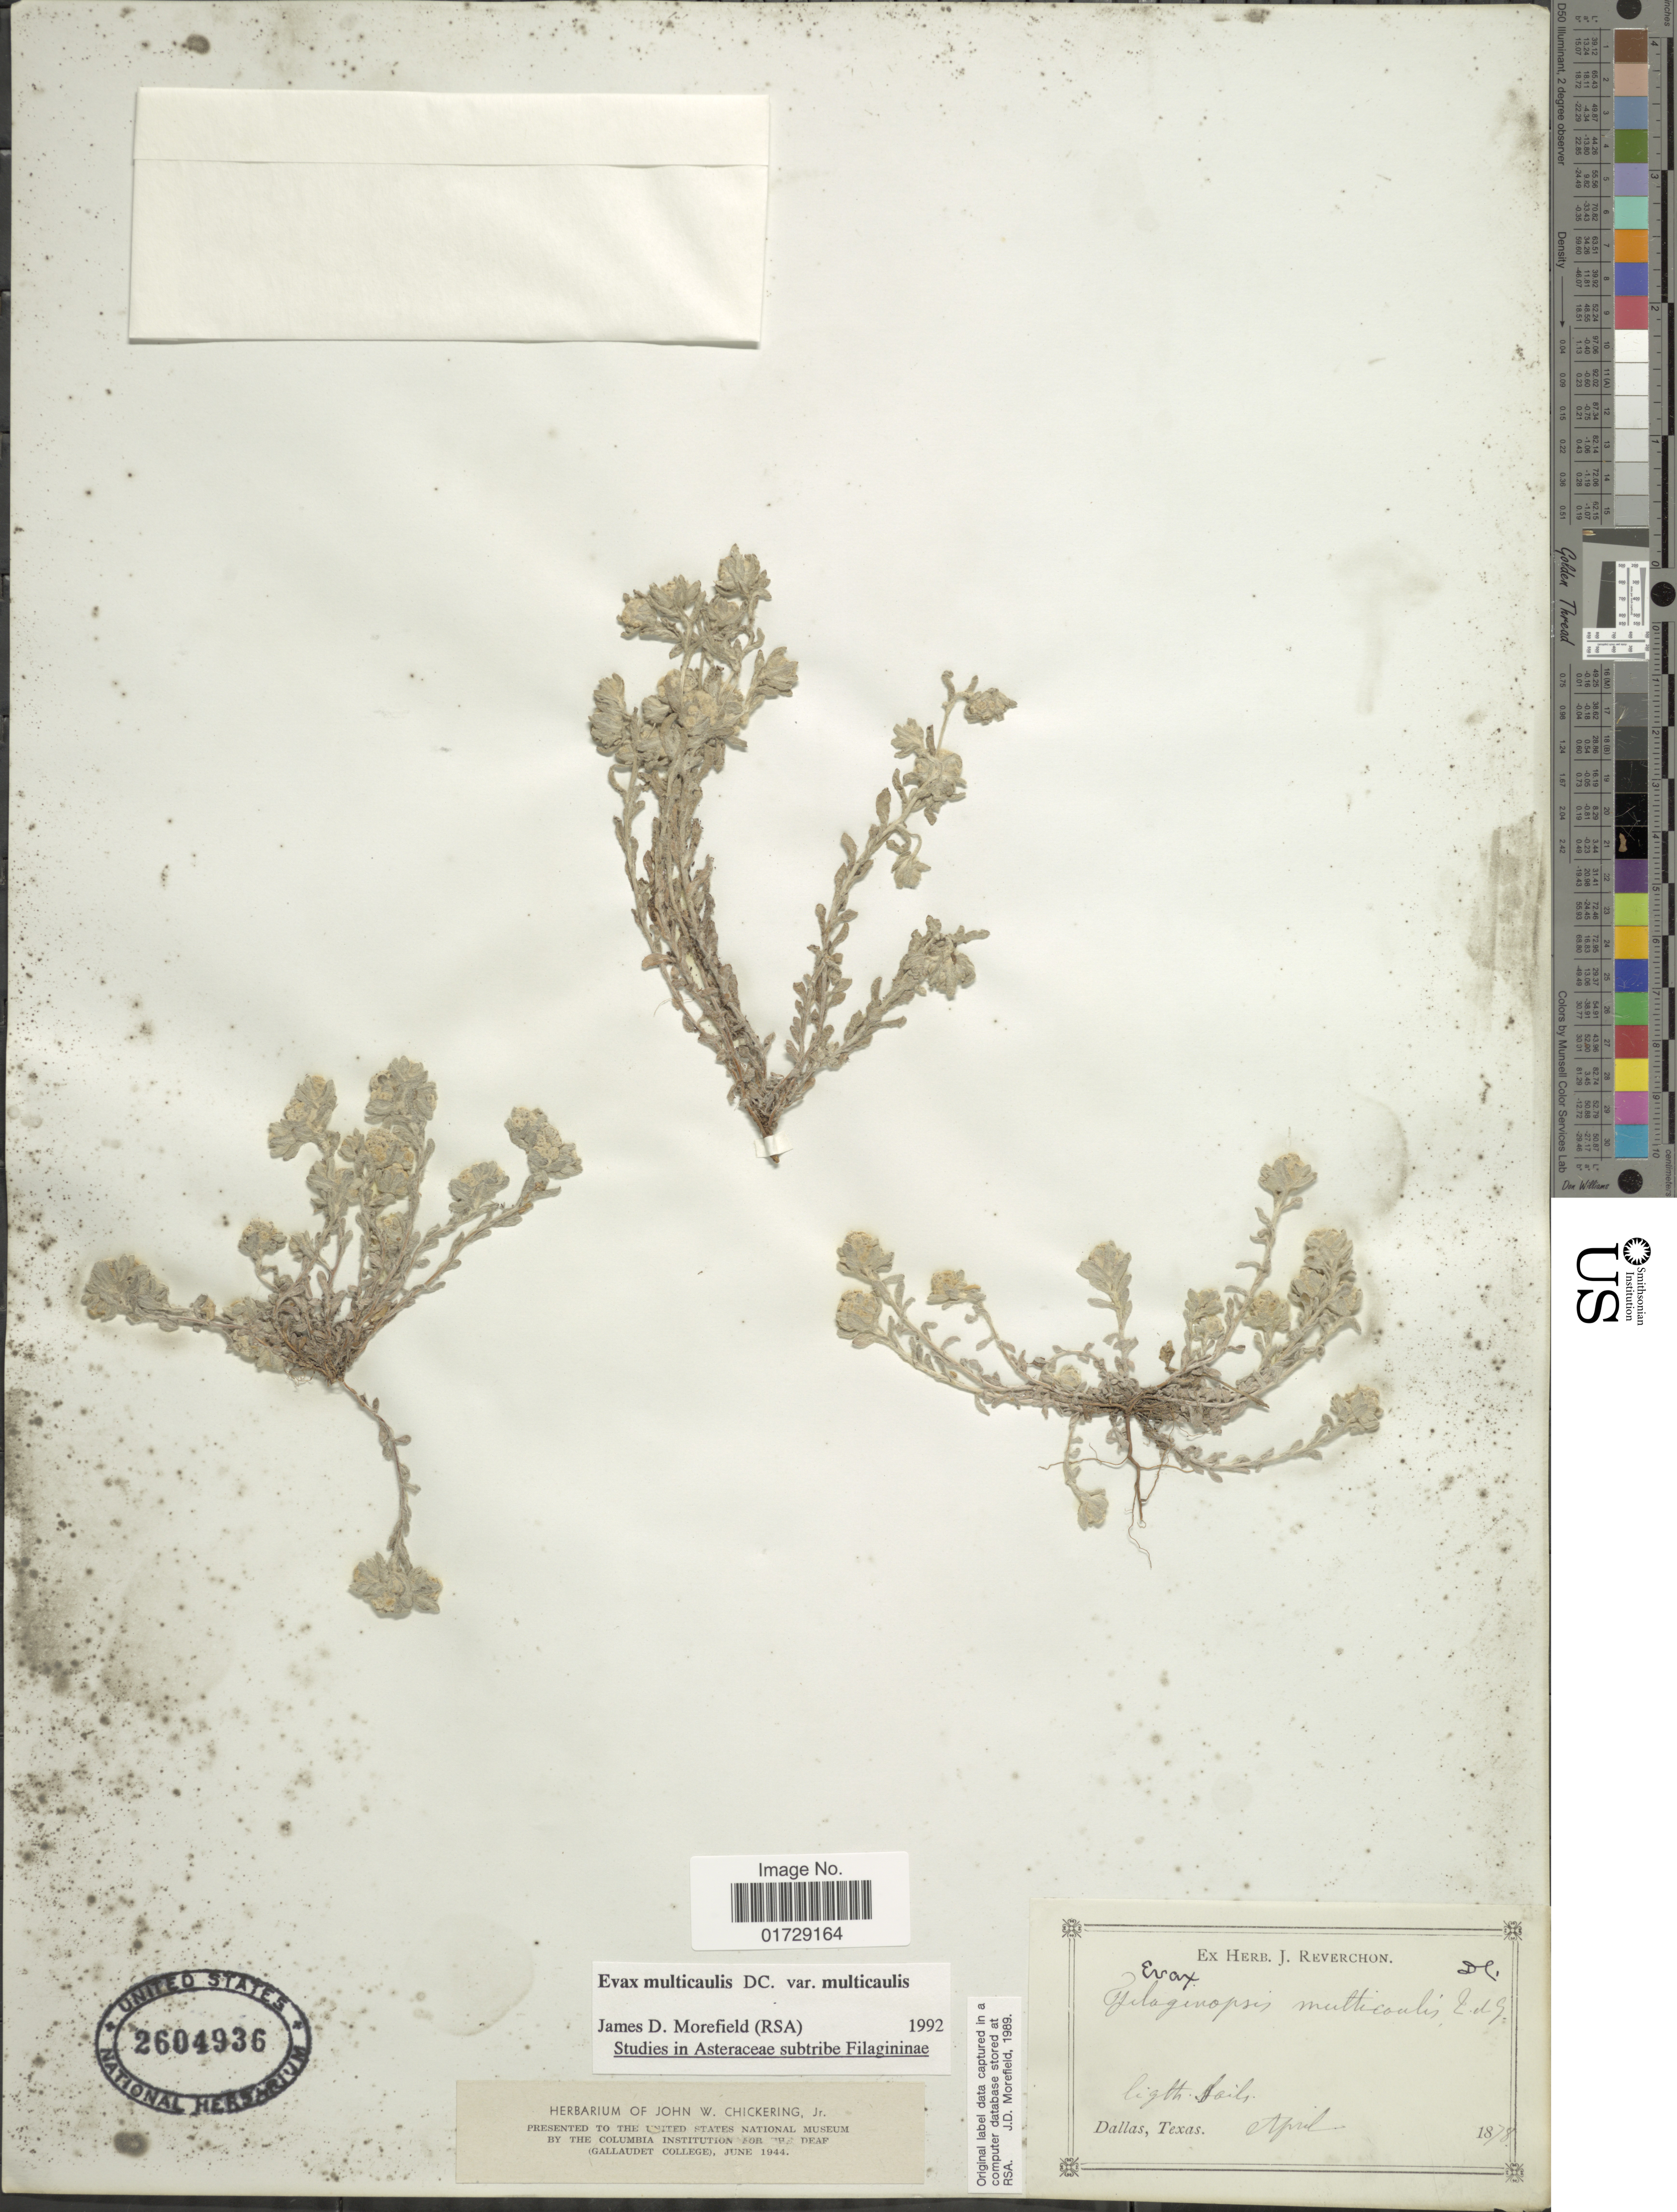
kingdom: Plantae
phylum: Tracheophyta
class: Magnoliopsida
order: Asterales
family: Asteraceae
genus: Evax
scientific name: Evax multicaulis var. multicaulis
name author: DC.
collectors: ex herb. J. Reverchon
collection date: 1878-04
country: United States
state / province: Texas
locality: Dallas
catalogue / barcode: US 2604936